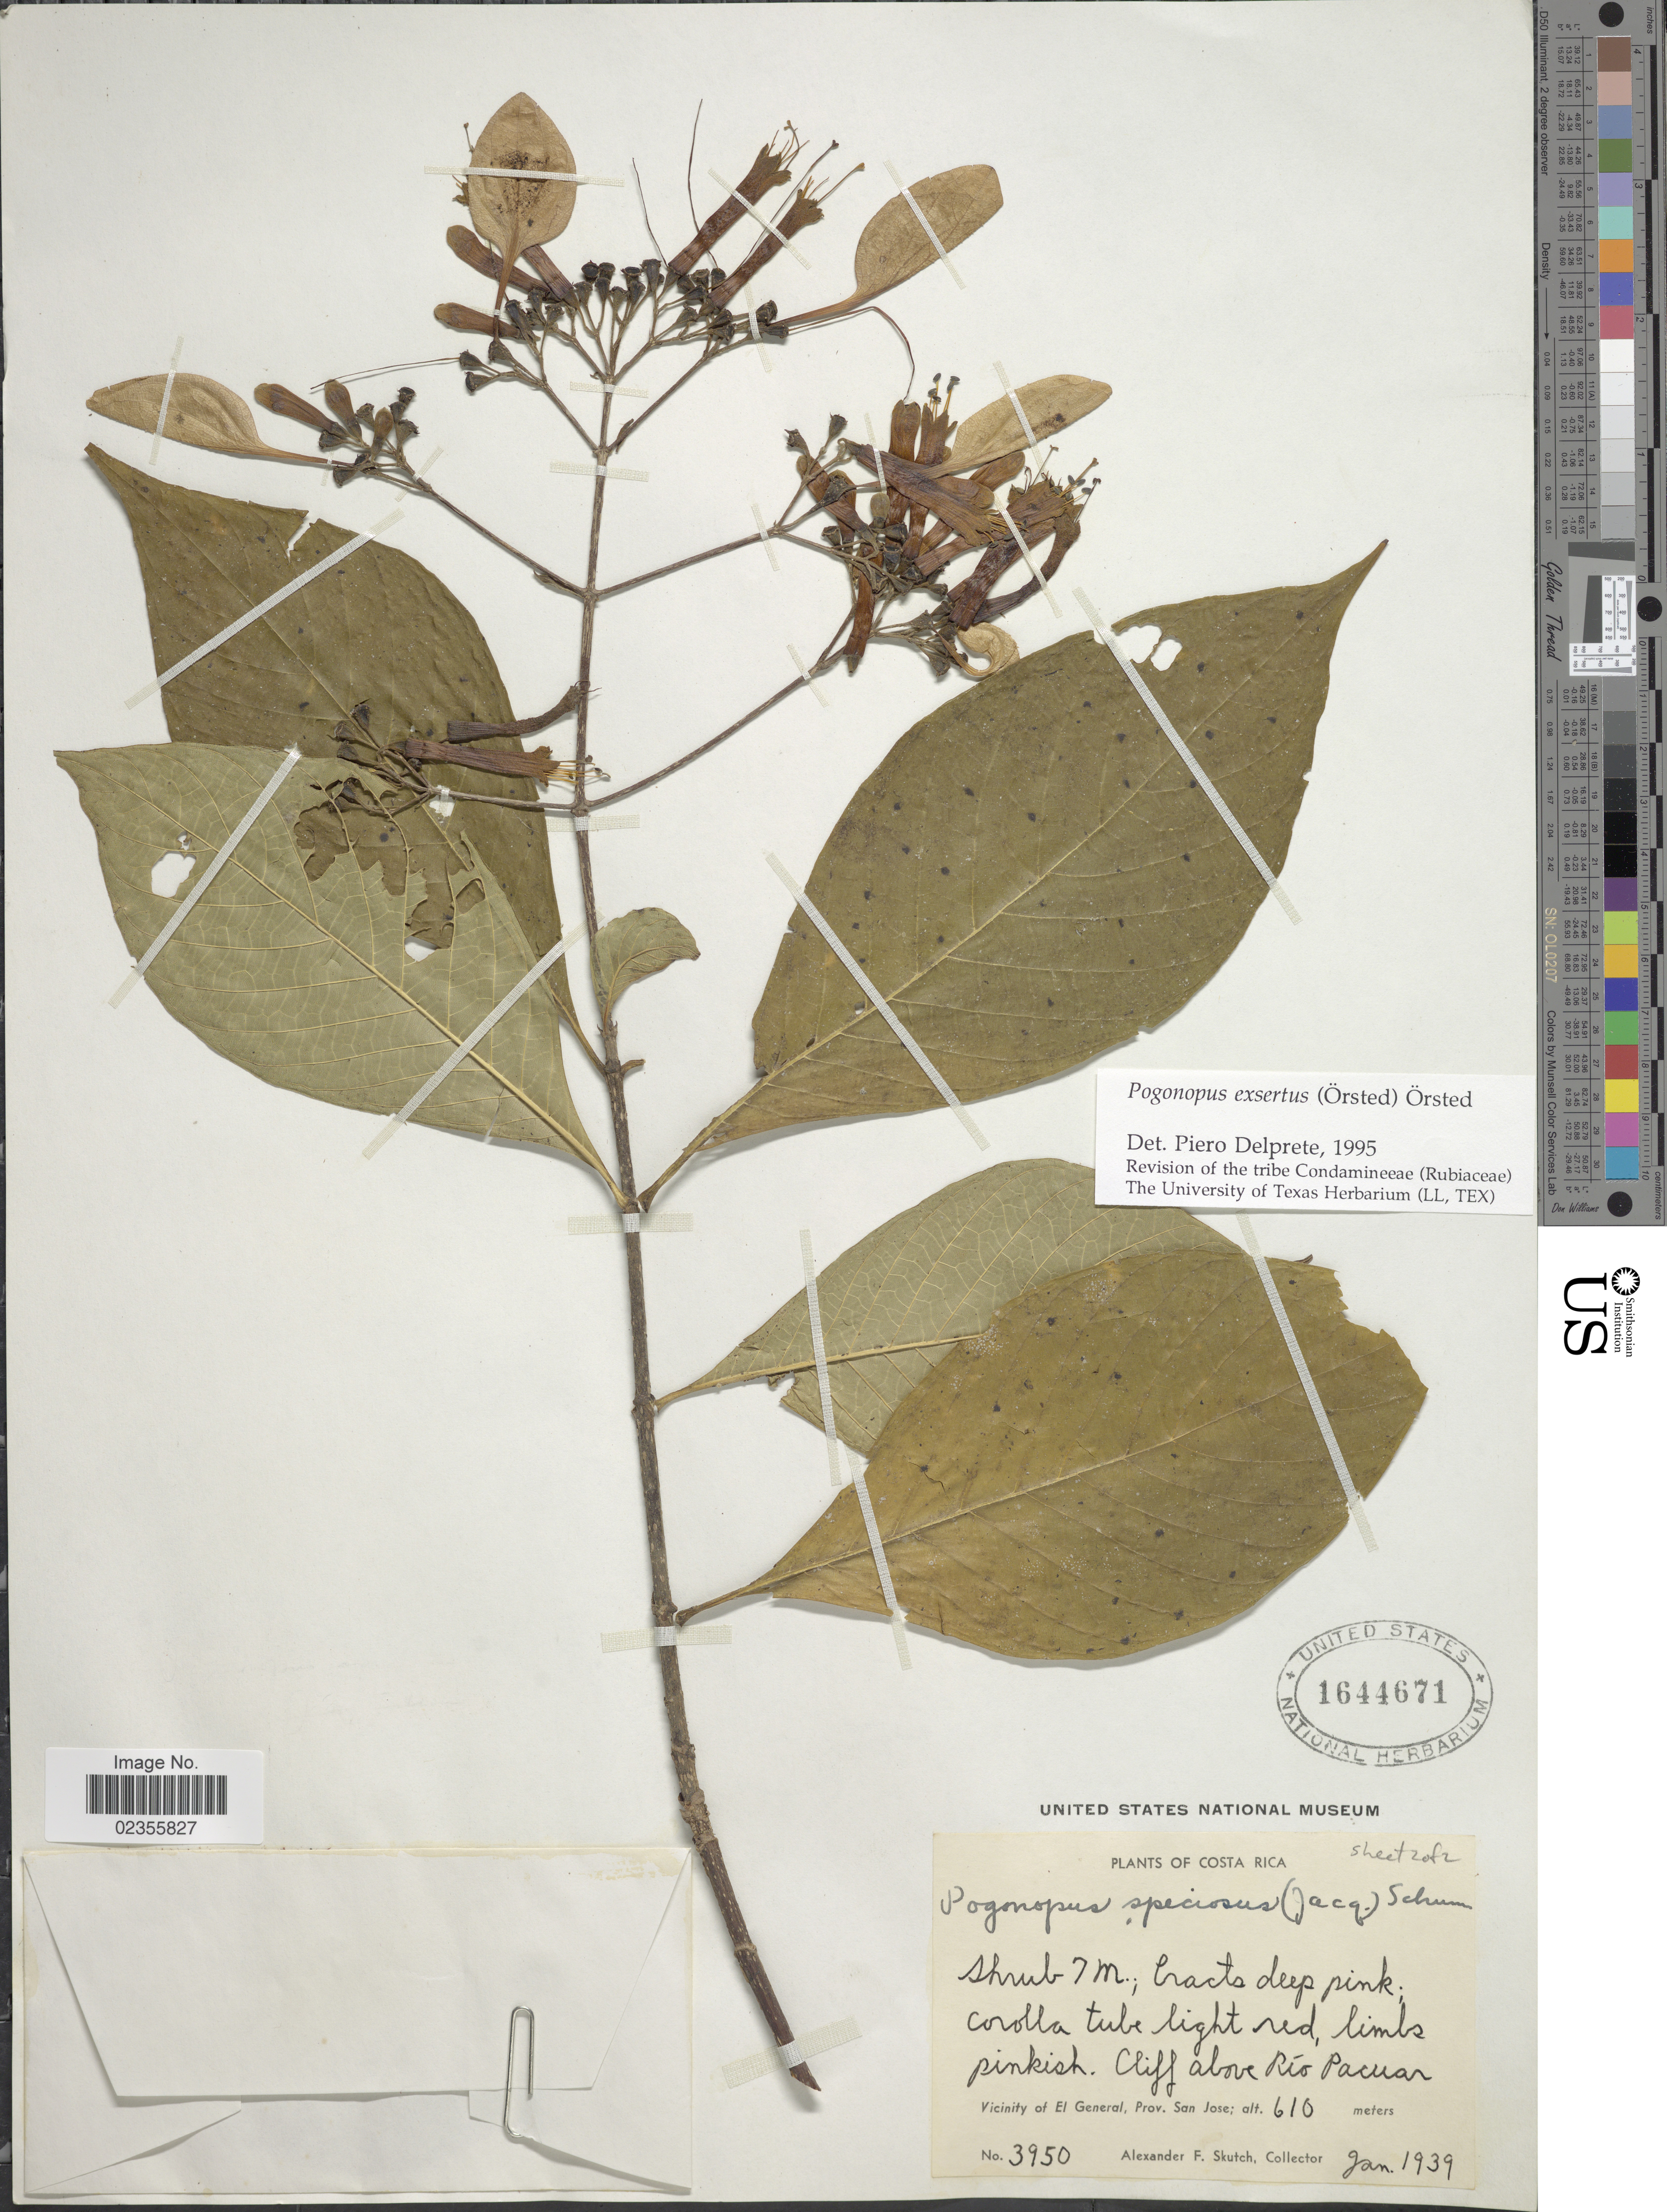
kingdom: Plantae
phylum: Tracheophyta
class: Magnoliopsida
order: Gentianales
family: Rubiaceae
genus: Pogonopus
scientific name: Pogonopus exsertus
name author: (Oerst.) Oerst.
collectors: A. F. Skutch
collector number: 3950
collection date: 1939-01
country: Costa Rica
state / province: San José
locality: Cliff above Río Pacuar, vicinity of El General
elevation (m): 610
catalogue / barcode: US 1644671